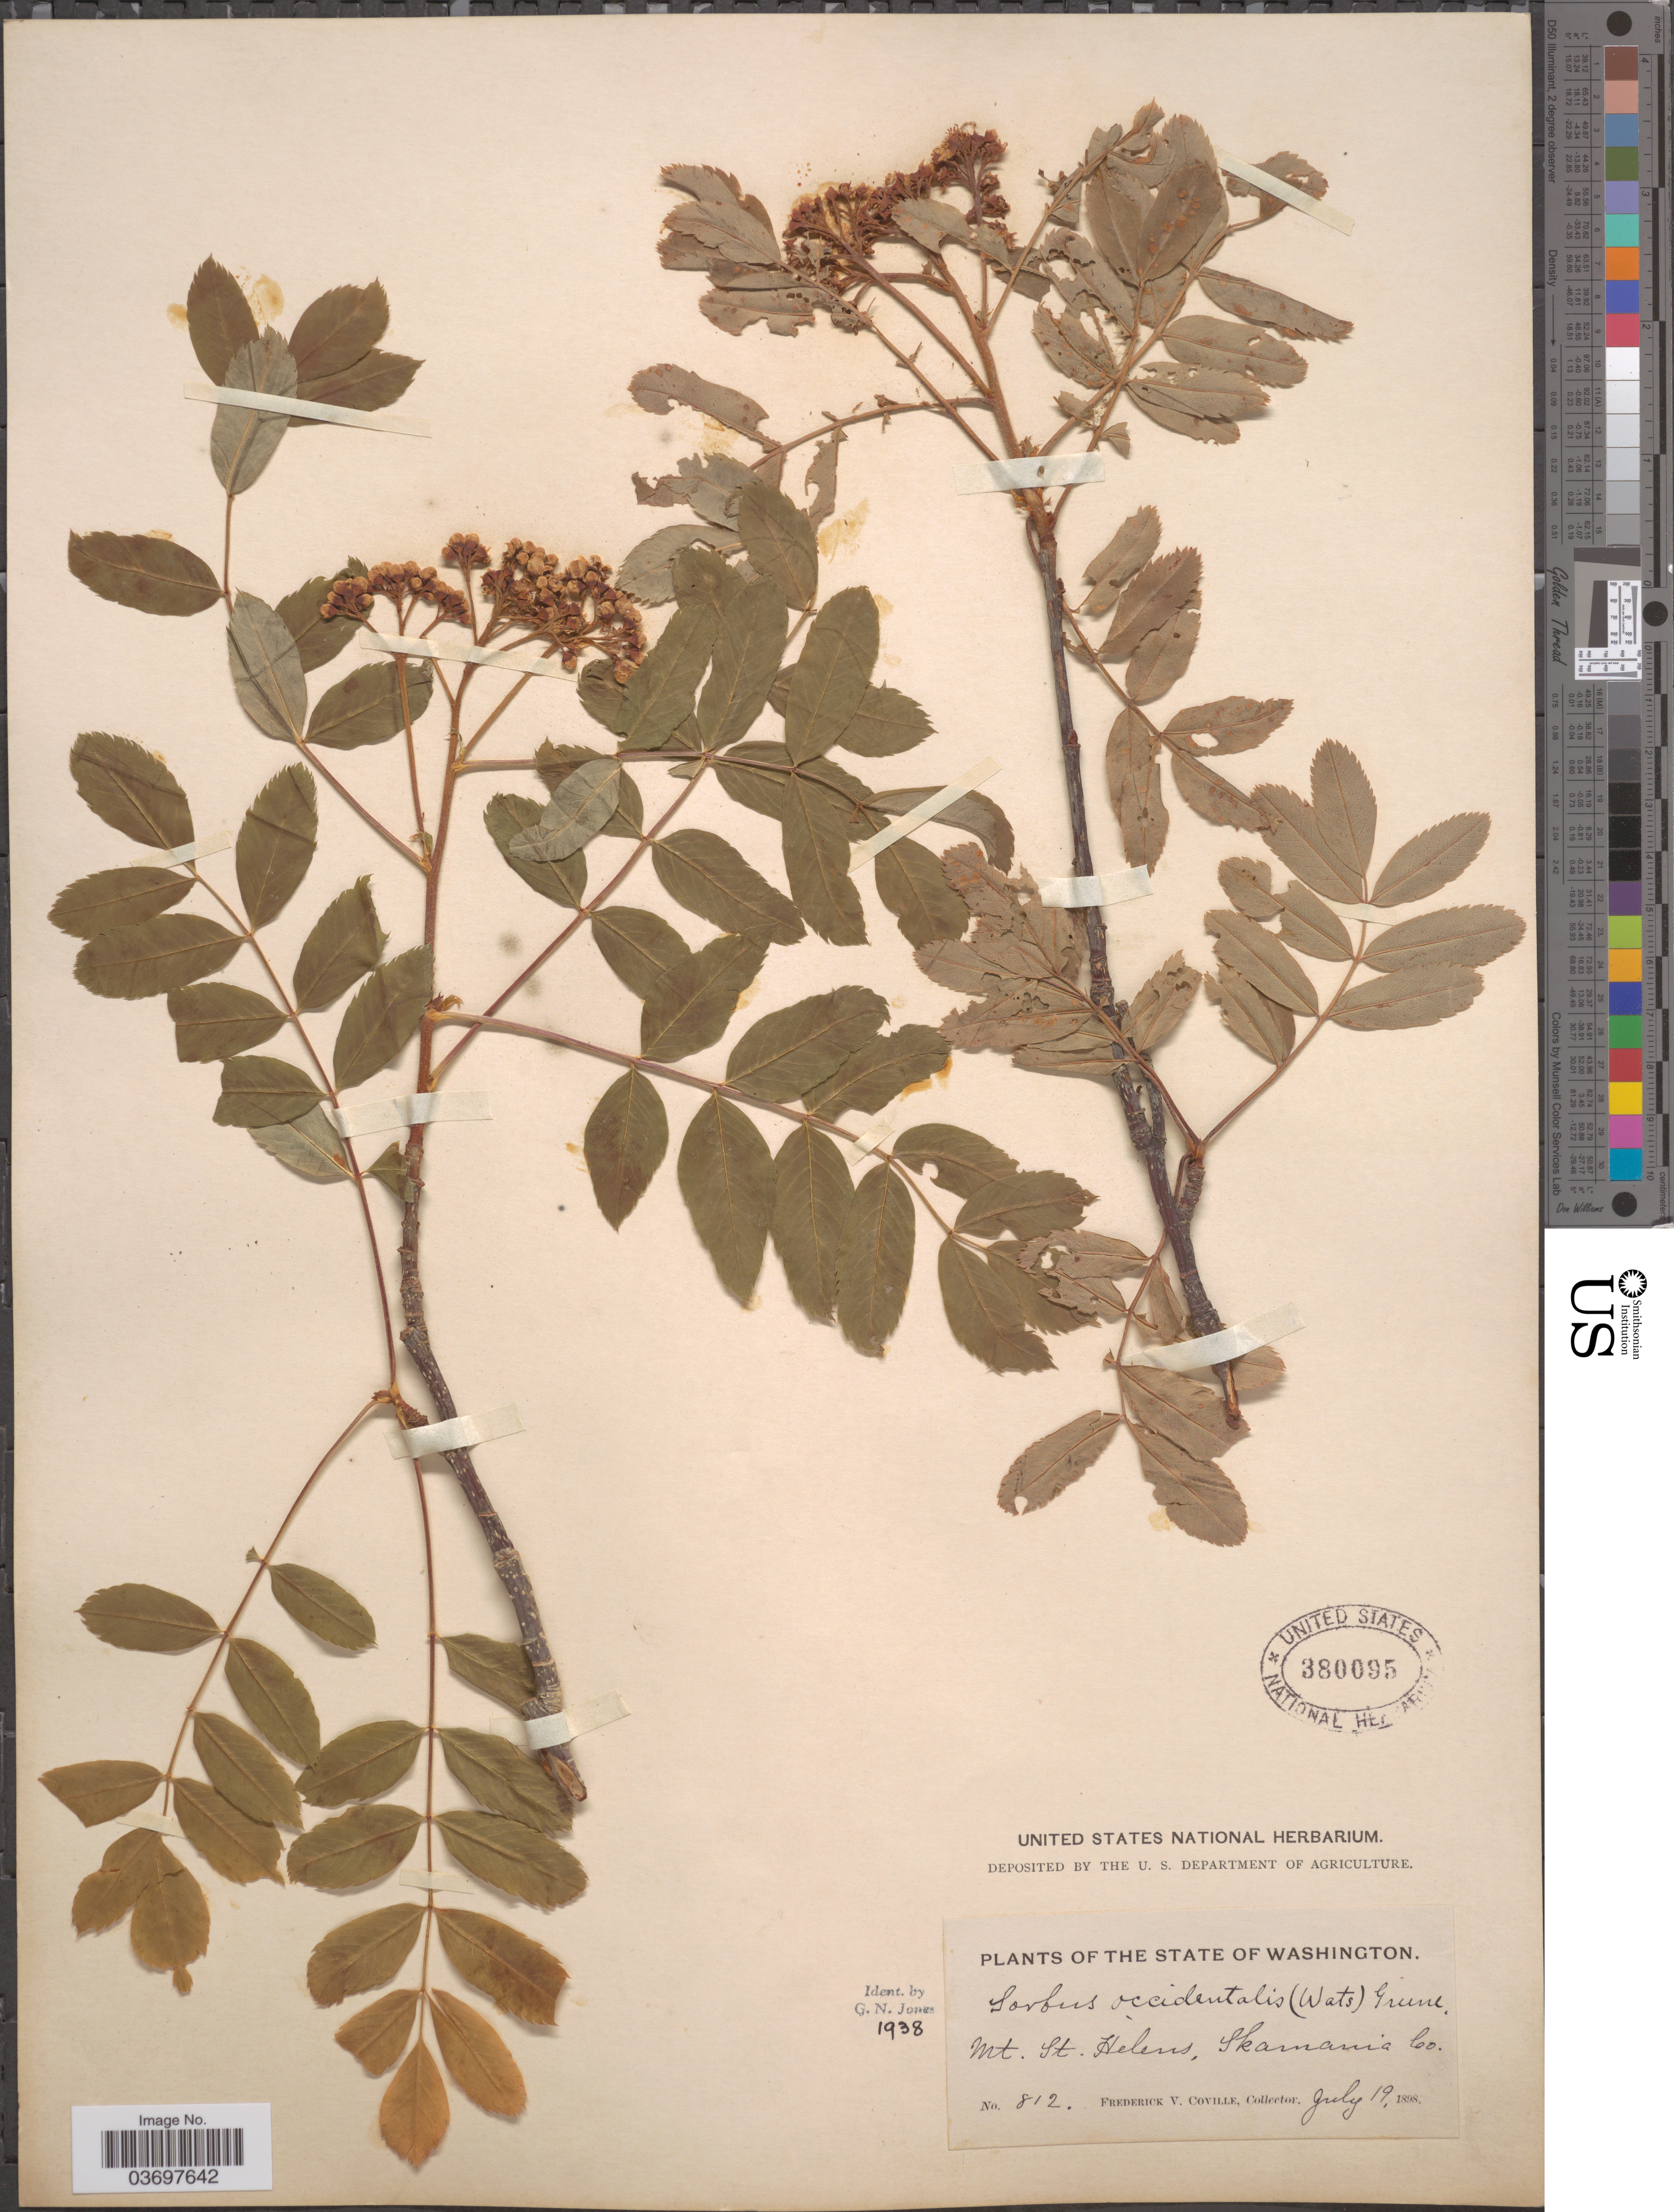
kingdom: Plantae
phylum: Tracheophyta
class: Magnoliopsida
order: Rosales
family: Rosaceae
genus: Sorbus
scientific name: Sorbus pumila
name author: Raf.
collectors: F. V. Coville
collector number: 812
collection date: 1898-07-19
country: United States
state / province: Washington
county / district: Skamania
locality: Mt. St. Helens, Skamania Co.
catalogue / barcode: US 380095